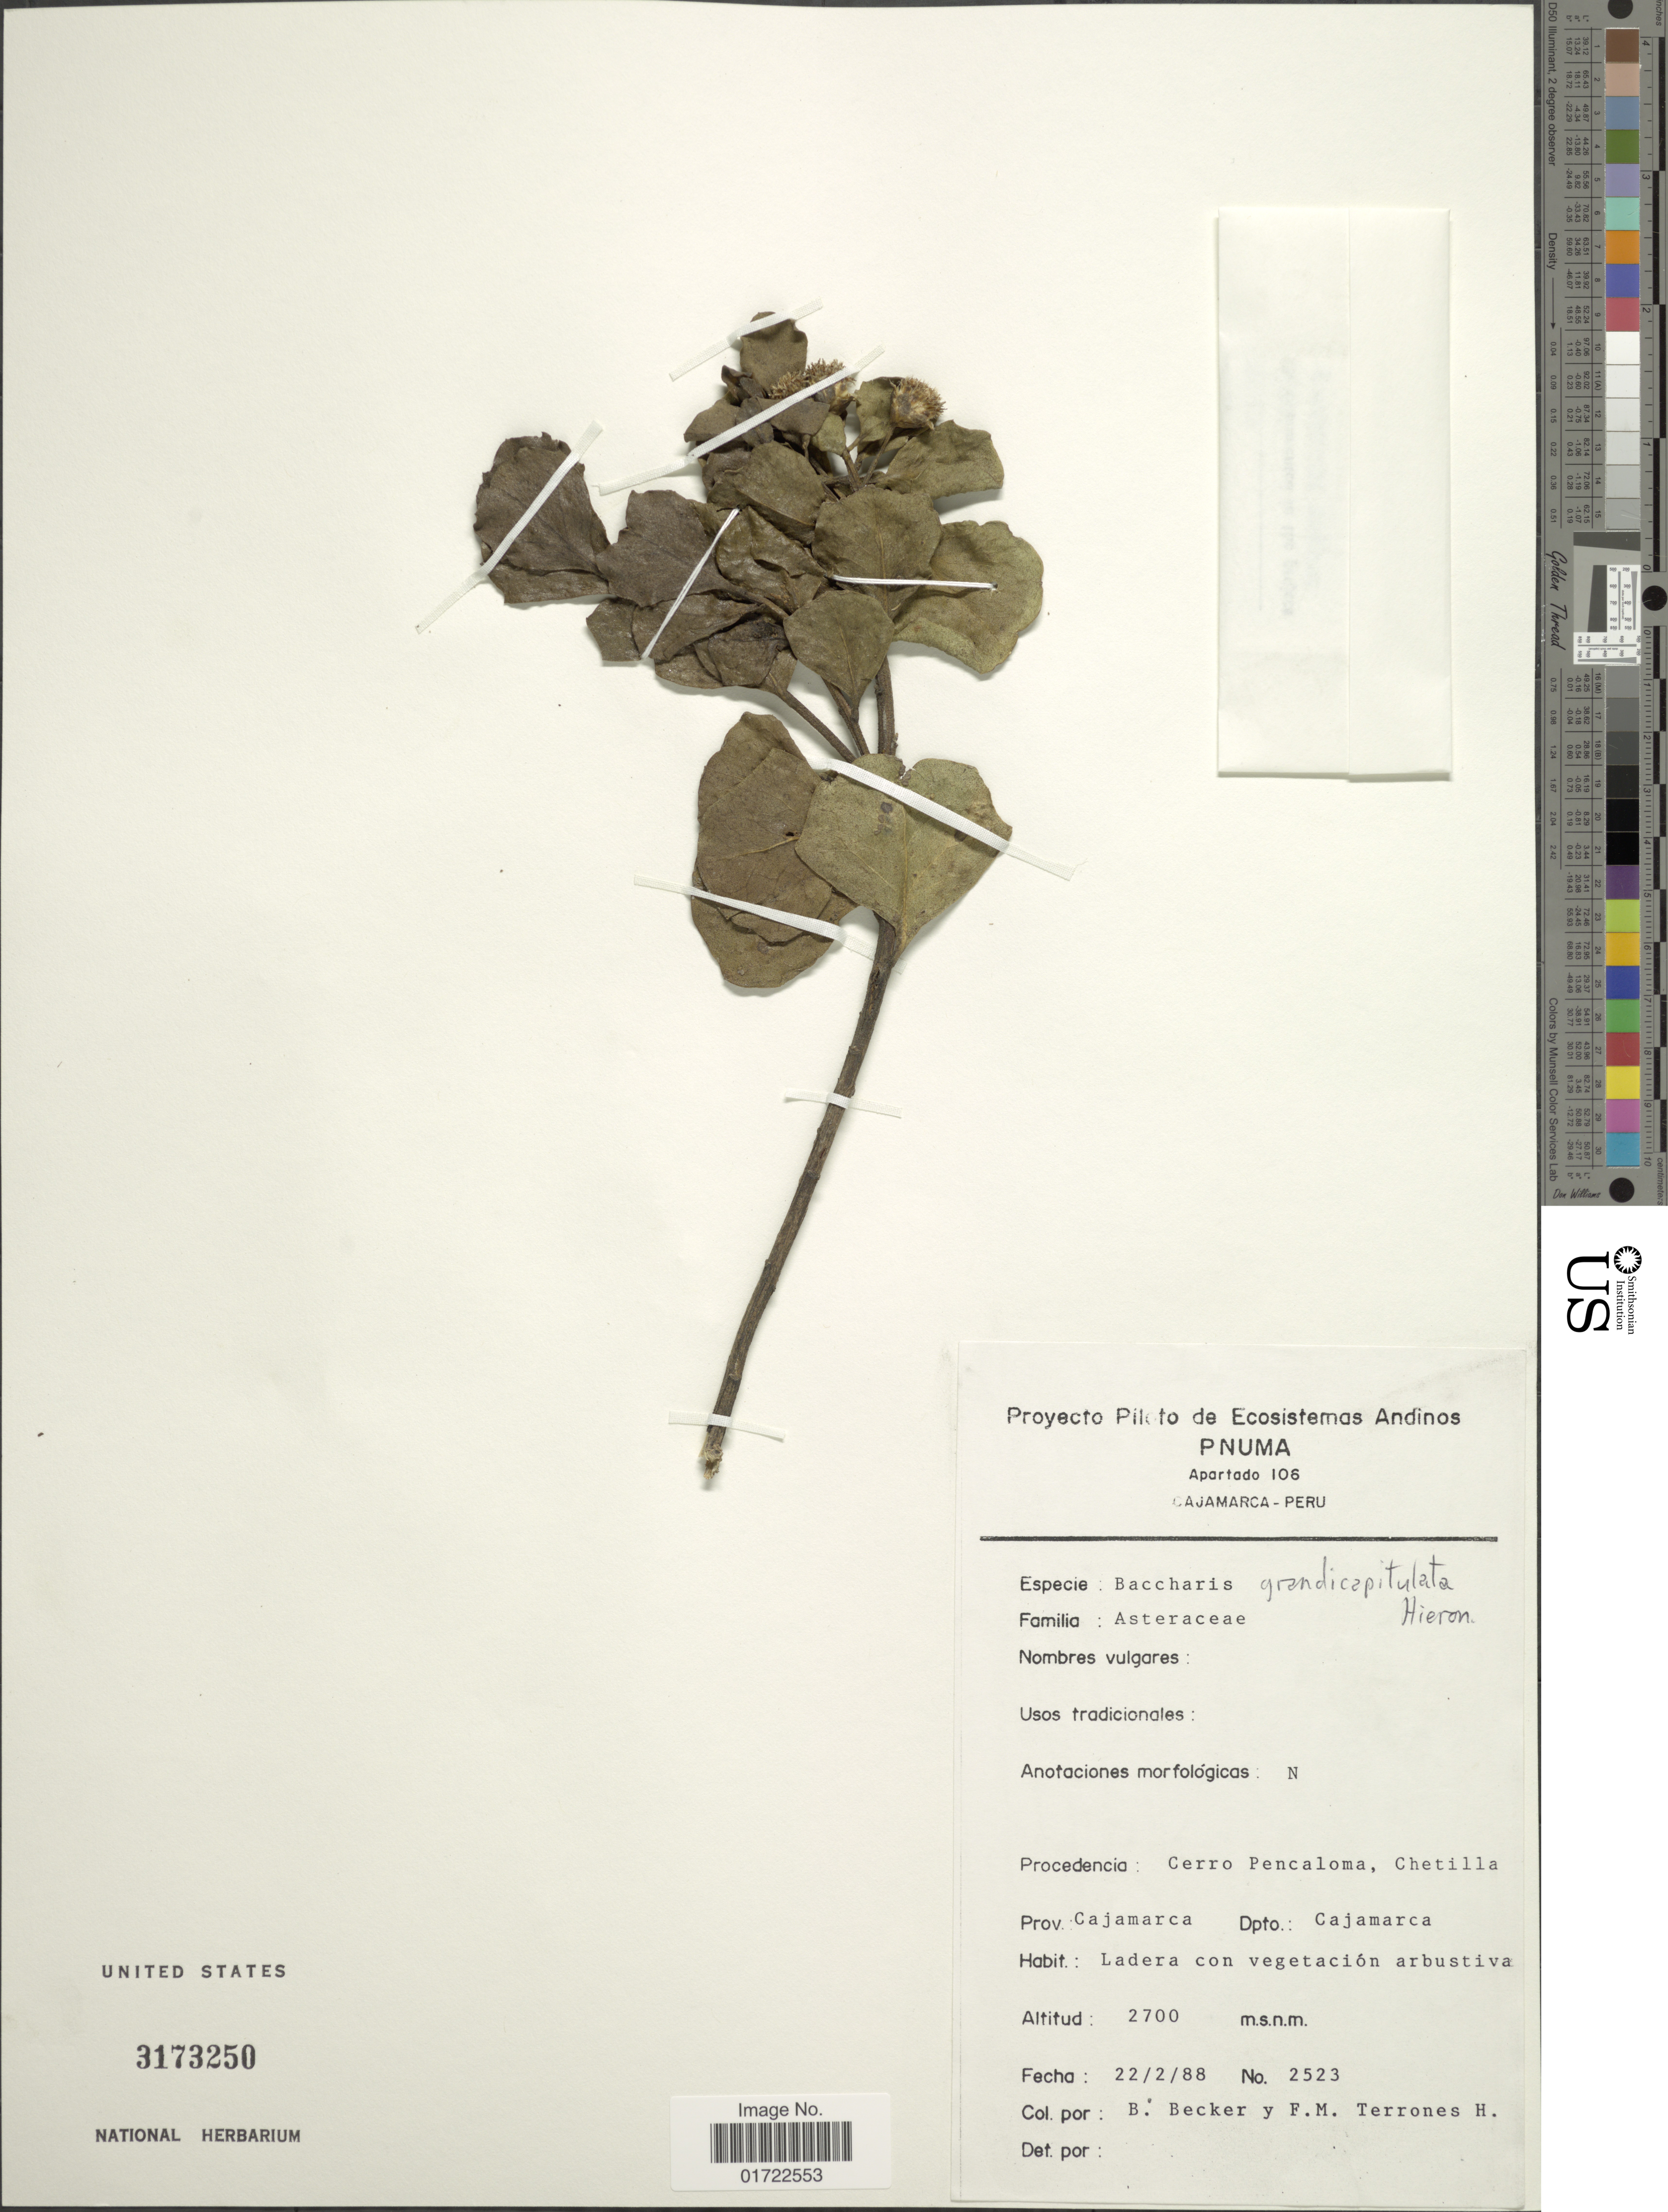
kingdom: Plantae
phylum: Tracheophyta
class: Magnoliopsida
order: Asterales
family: Asteraceae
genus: Baccharis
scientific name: Baccharis grandicapitulata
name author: Hieron.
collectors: B. Becker & F. M. Terrones H.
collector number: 2523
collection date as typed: Transcribed d/m/y: 22/2/88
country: Peru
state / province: Cajamarca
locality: Procedencia: Cerro Pencaloma, Chetilla, Prov.: Cajamarca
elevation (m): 2700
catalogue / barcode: US 3173250